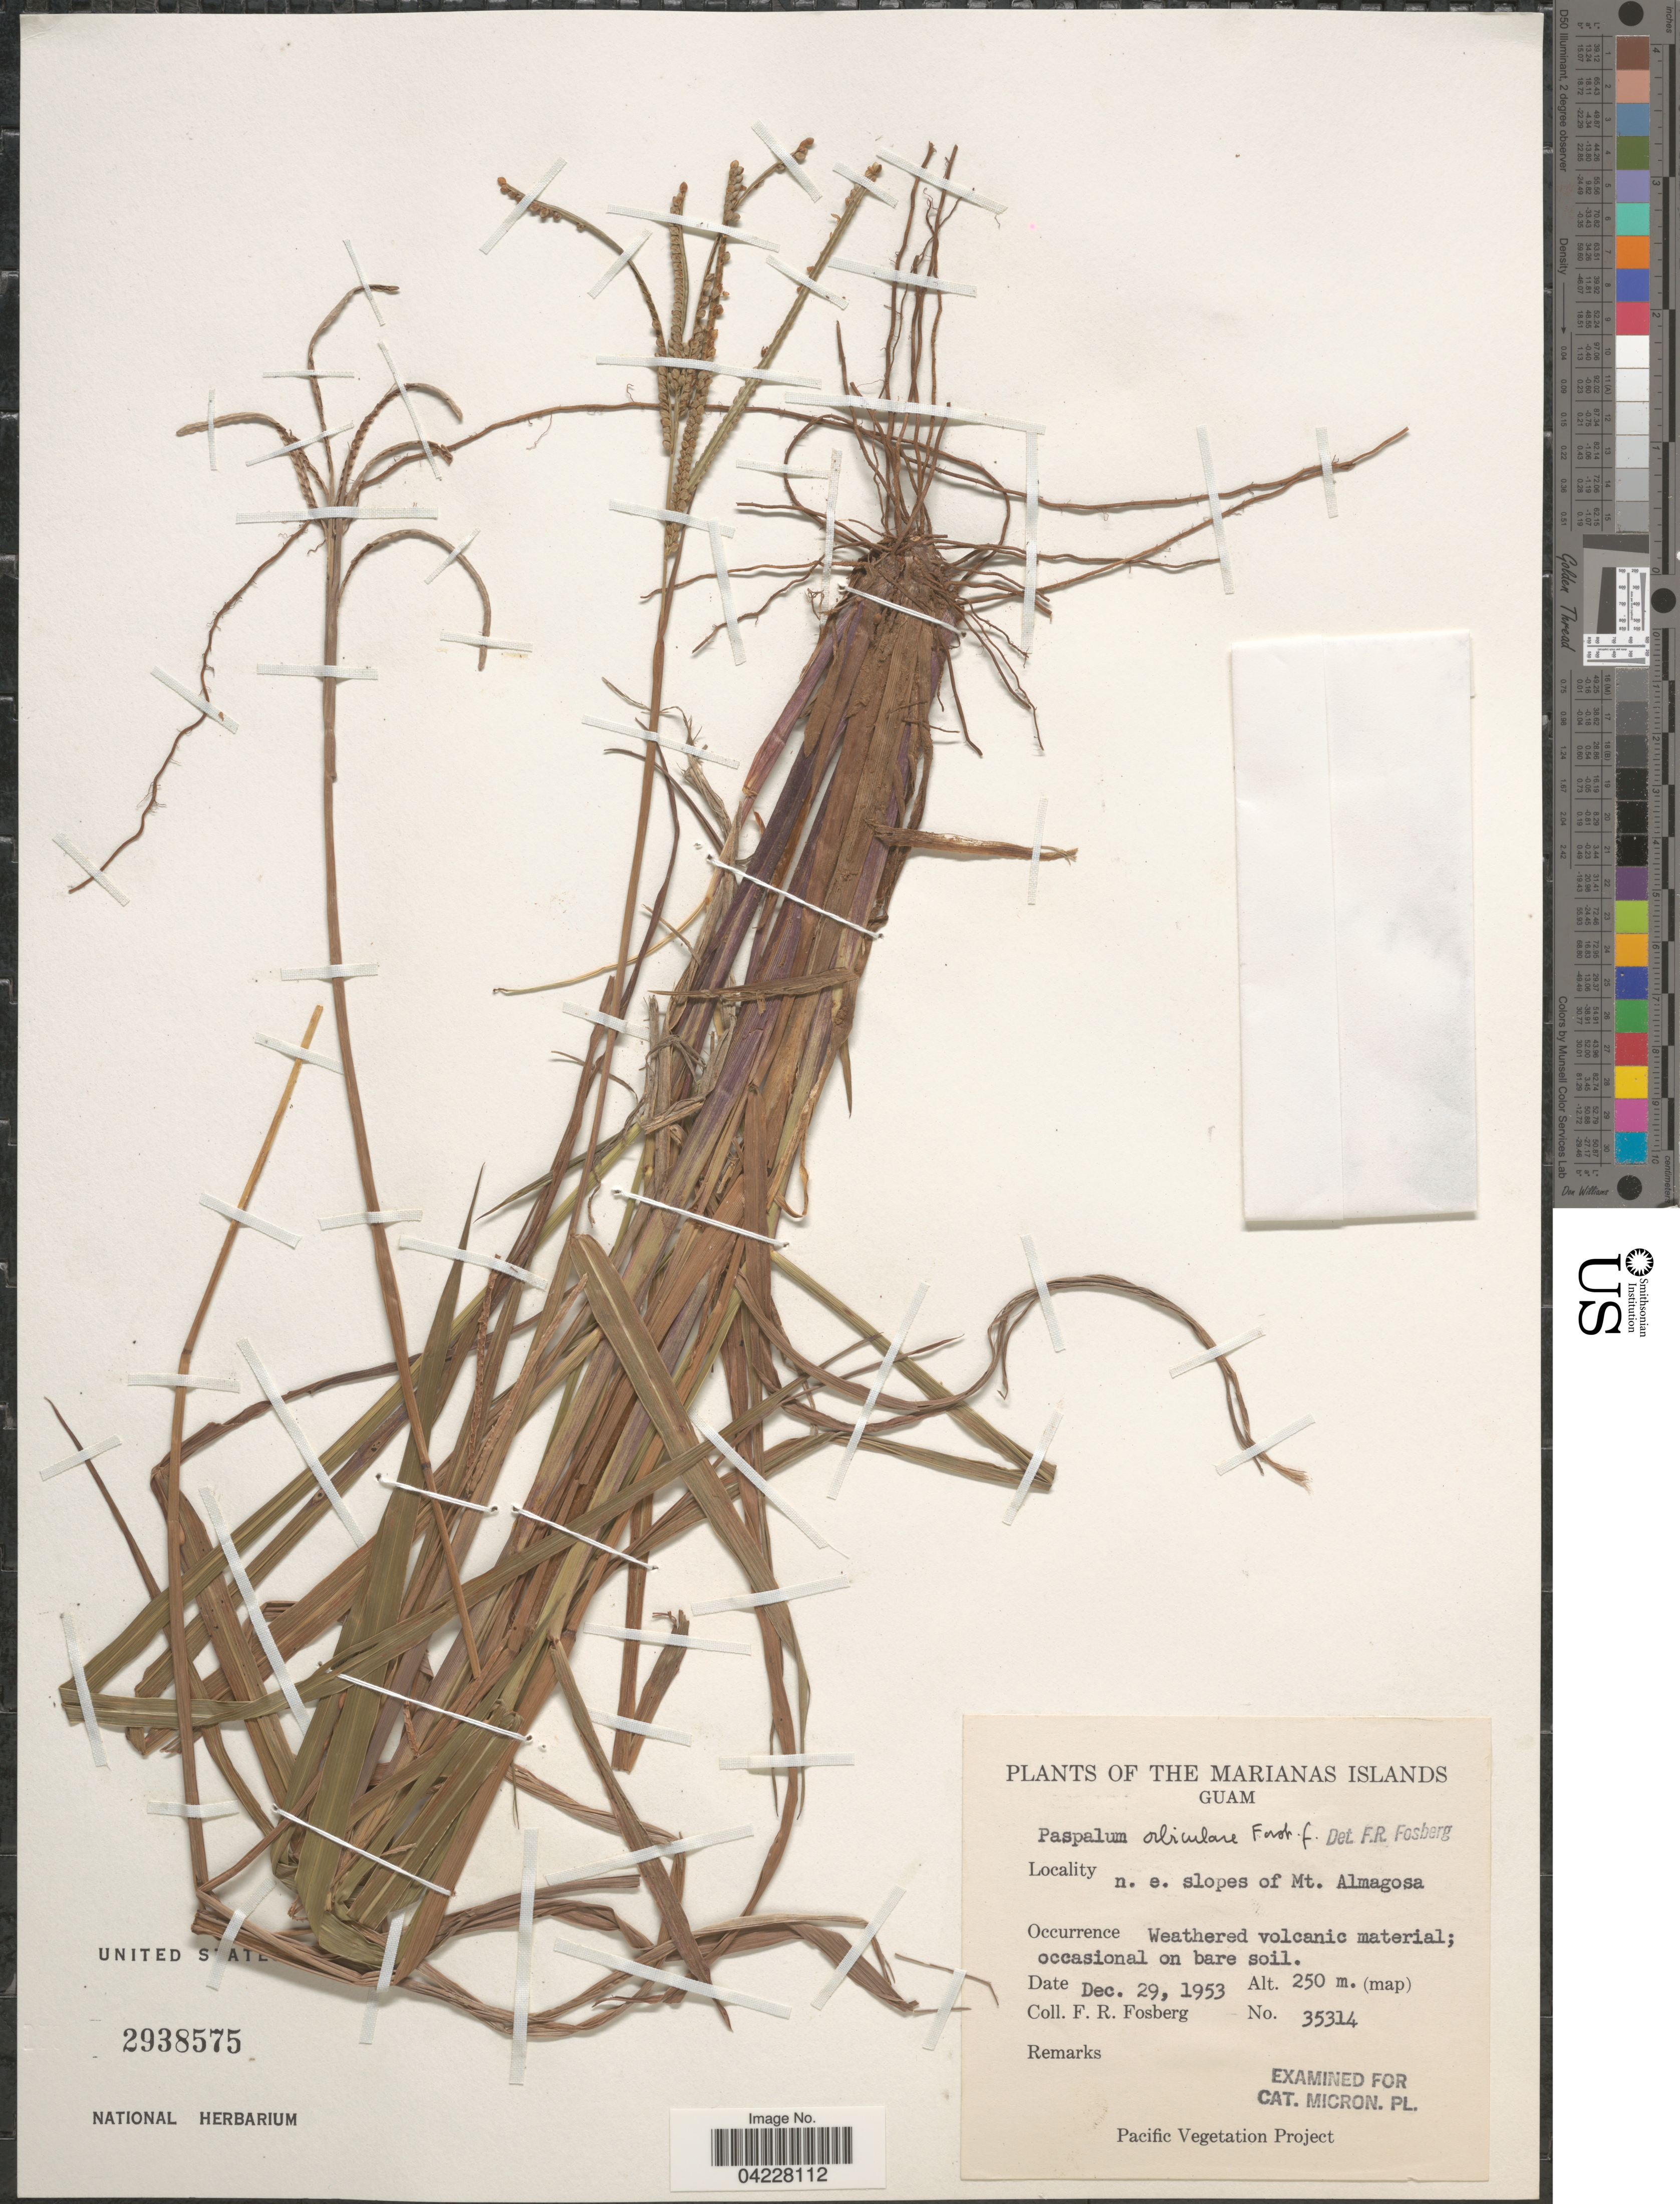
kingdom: Plantae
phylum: Tracheophyta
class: Liliopsida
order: Poales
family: Poaceae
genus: Paspalum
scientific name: Paspalum orbiculare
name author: G. Forst.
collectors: F. R. Fosberg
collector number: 35314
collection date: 1953-12-29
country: Guam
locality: The Marianas Islands. N. e. slopes of Mt. Almagosa.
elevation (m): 250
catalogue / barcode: US 2938575